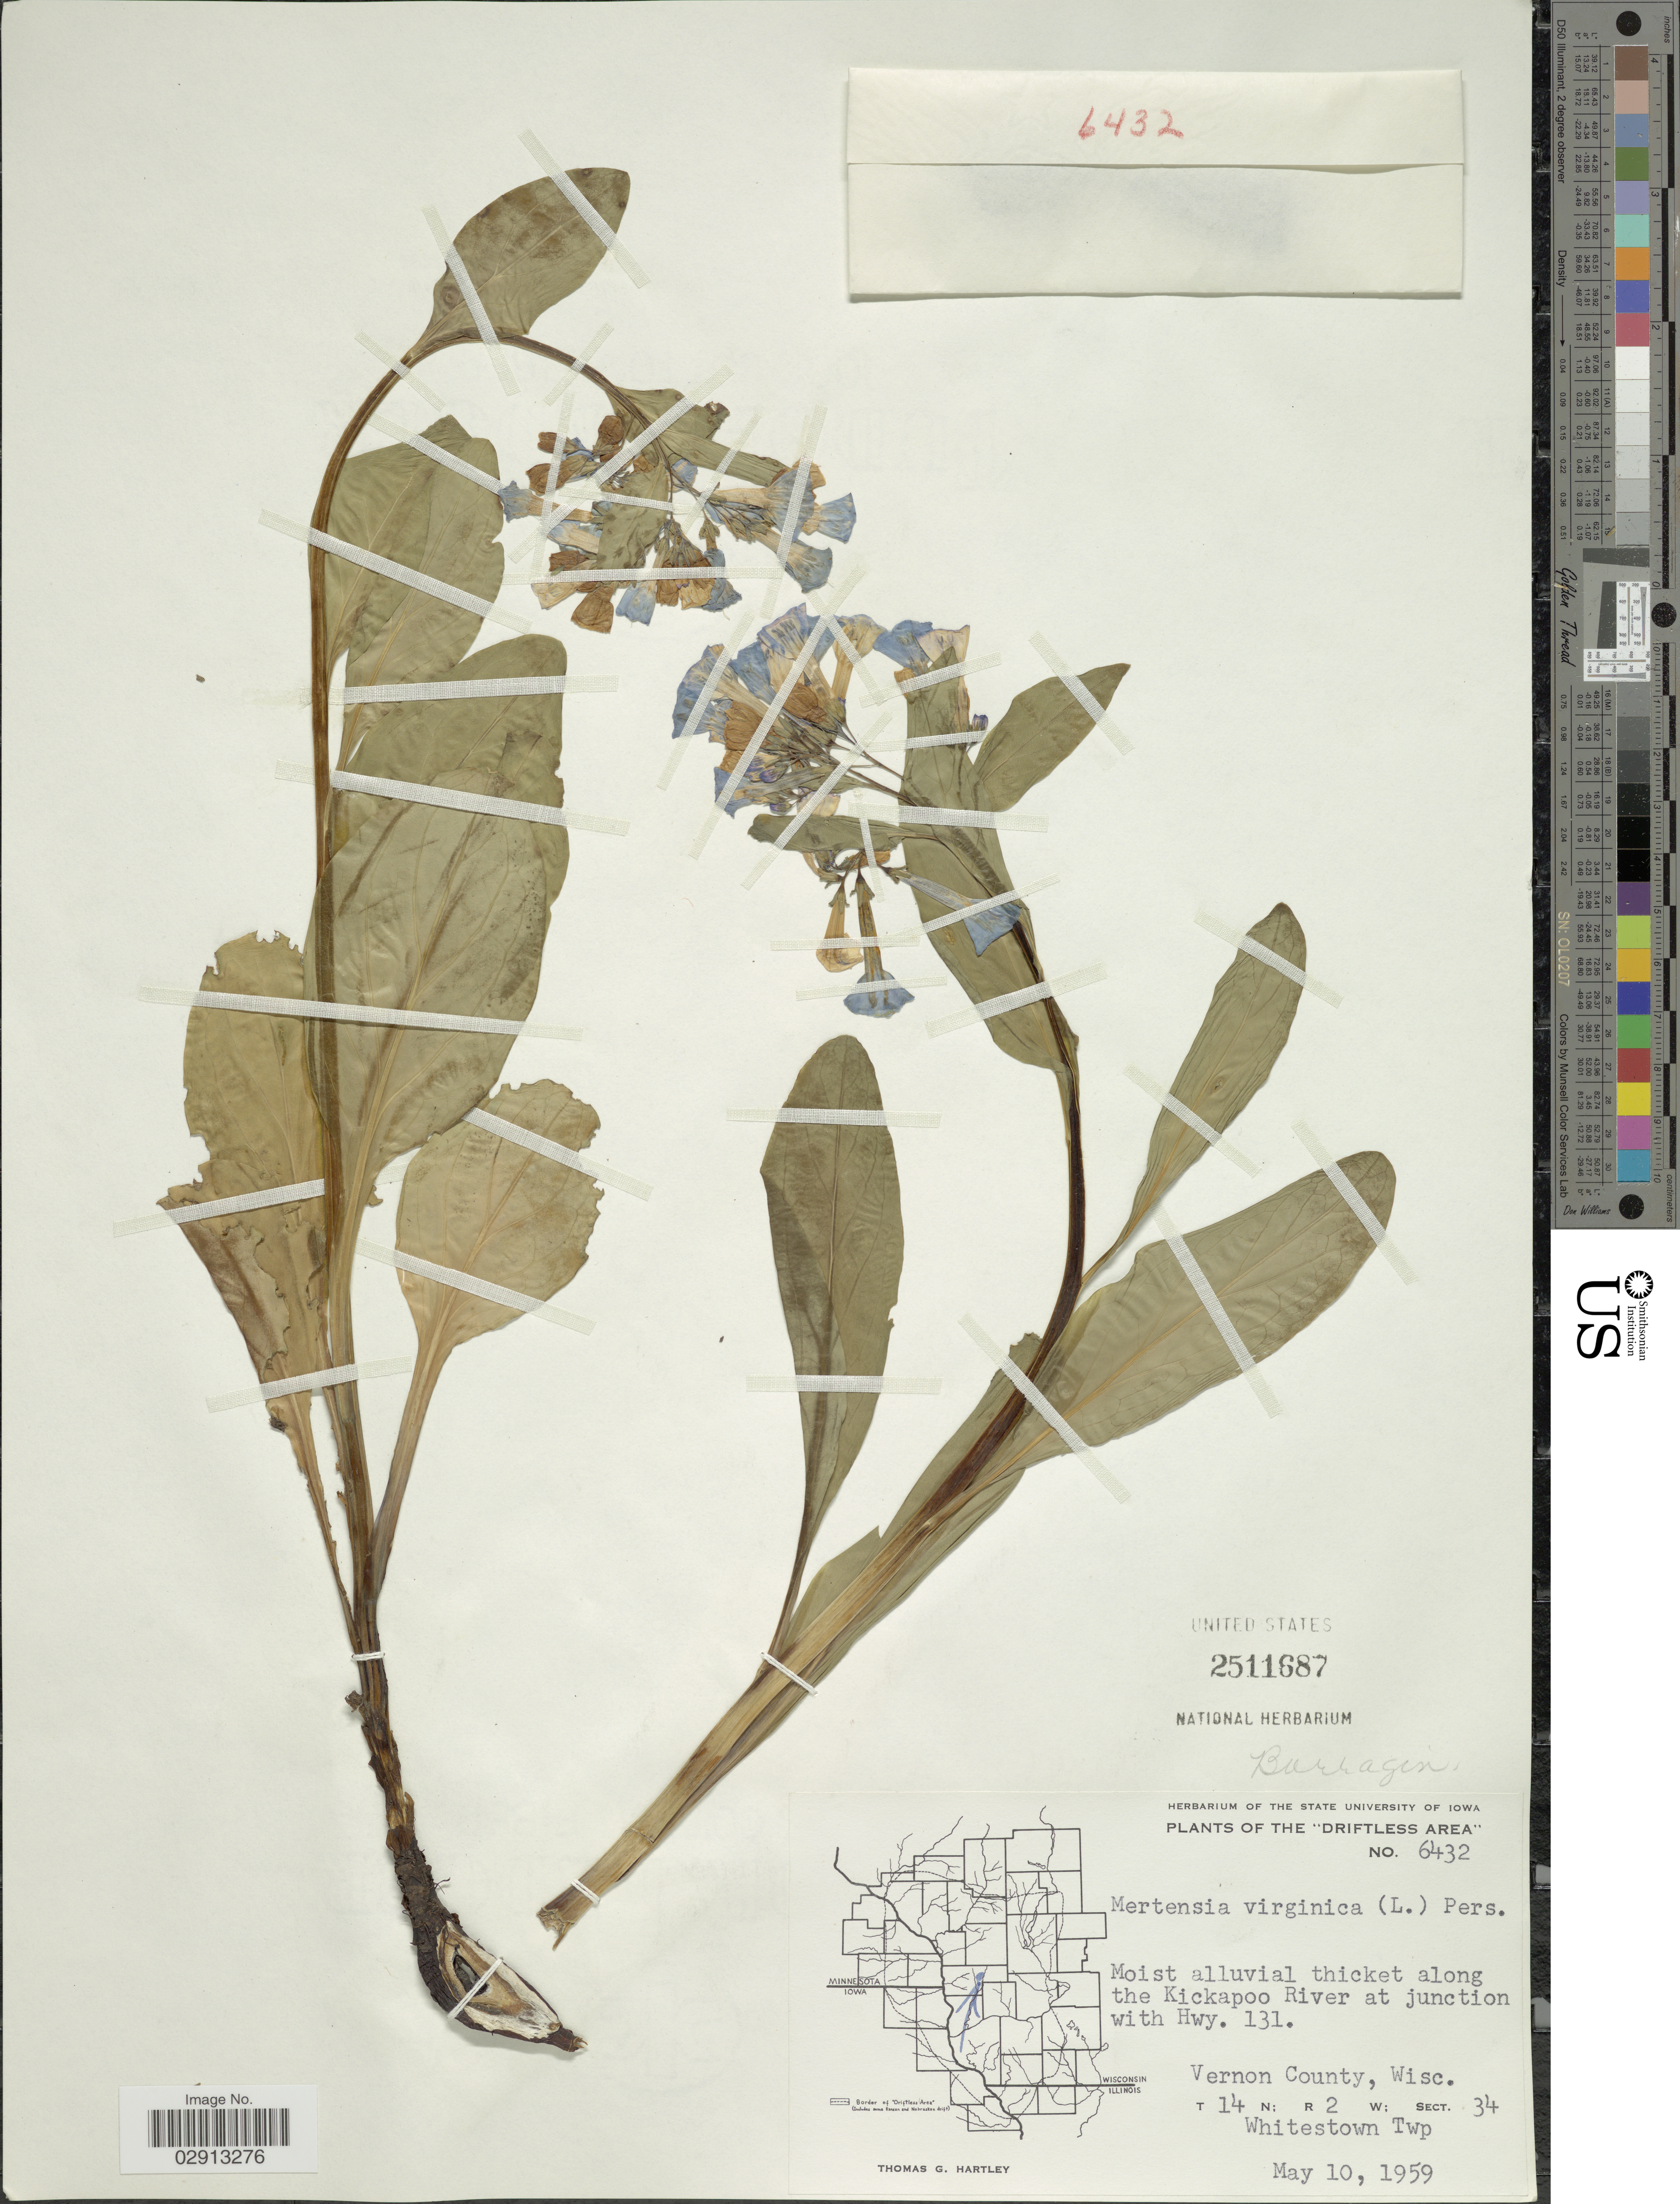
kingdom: Plantae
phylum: Tracheophyta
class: Magnoliopsida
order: Boraginales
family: Boraginaceae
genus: Mertensia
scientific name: Mertensia virginica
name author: (L.) Pers. ex Link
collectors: T. G. Hartley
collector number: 6432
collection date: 1959-05-10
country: United States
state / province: Wisconsin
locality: The "Driftless Area". Moist alluvial thicket along the Kickapoo River at junction with Hwy. 131. Vernon County. T 14 N: R 2 W: Sect. 34. Whitestown Twp.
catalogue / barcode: US 2511687